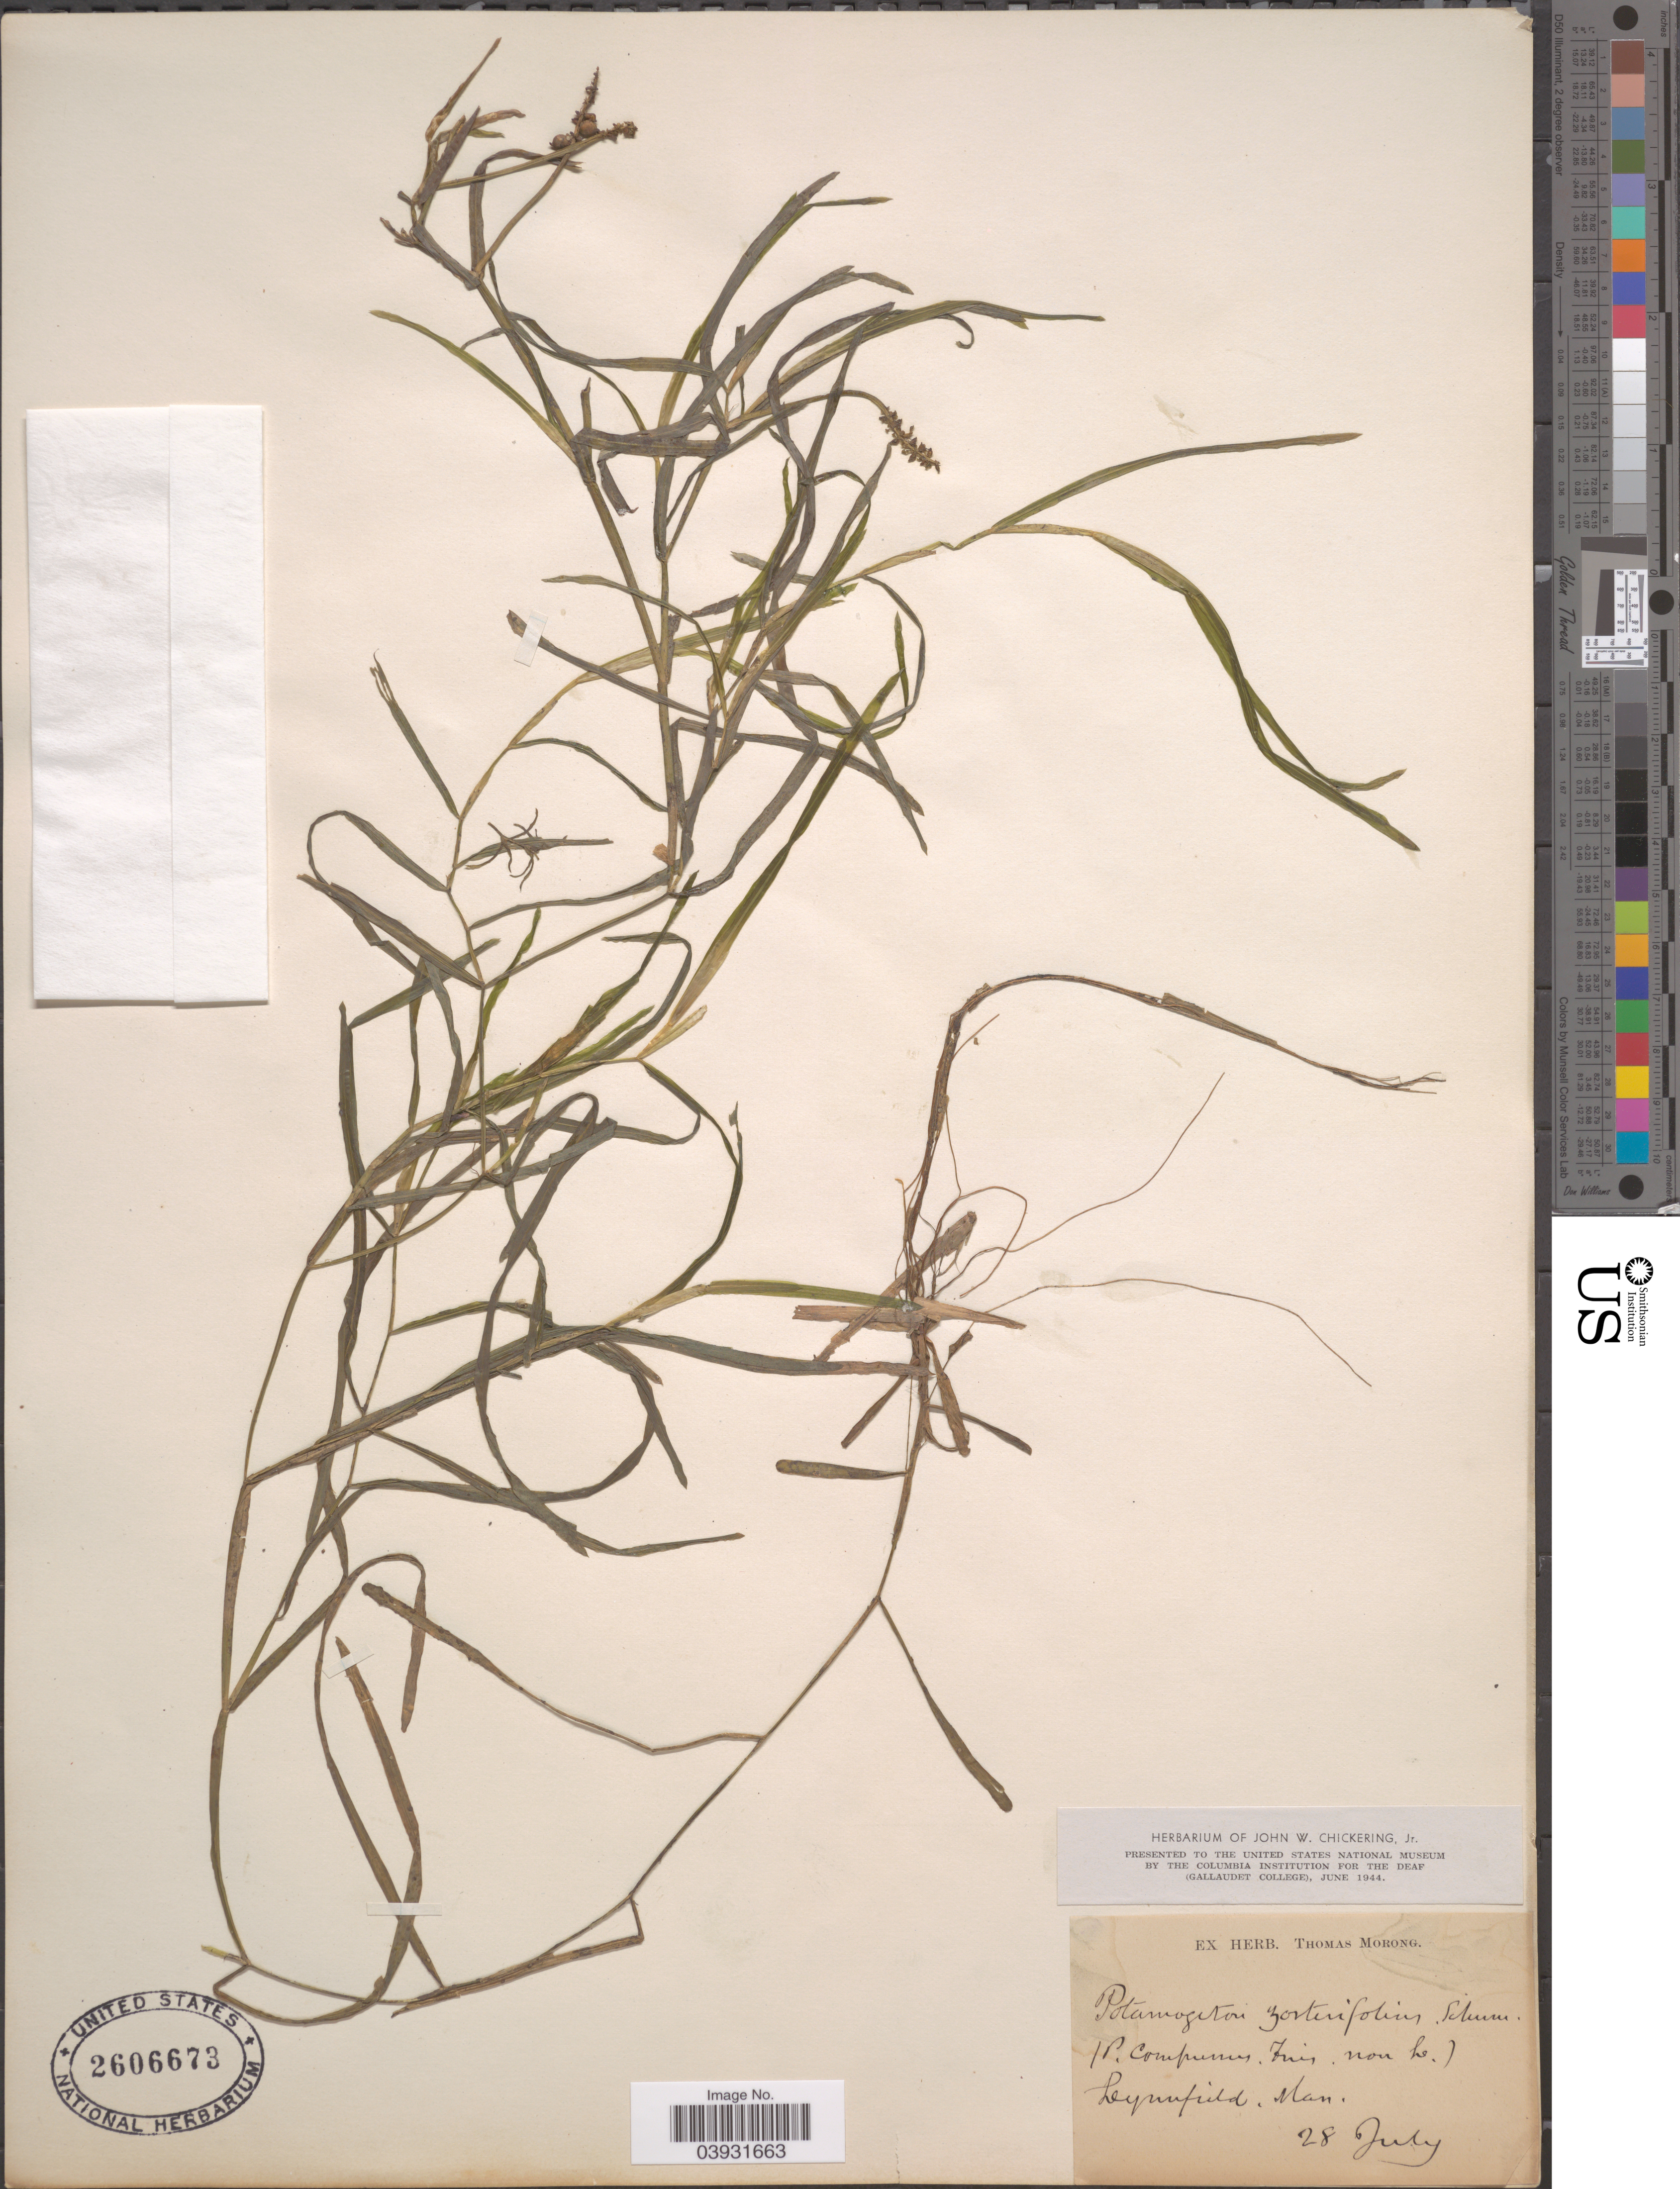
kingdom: Plantae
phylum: Tracheophyta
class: Liliopsida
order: Alismatales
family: Potamogetonaceae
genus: Potamogeton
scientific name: Potamogeton zosterifolius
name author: Schumach.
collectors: ex Herb. T. Morong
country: United States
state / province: Massachusetts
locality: Lynnfield.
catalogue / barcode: US 2606673